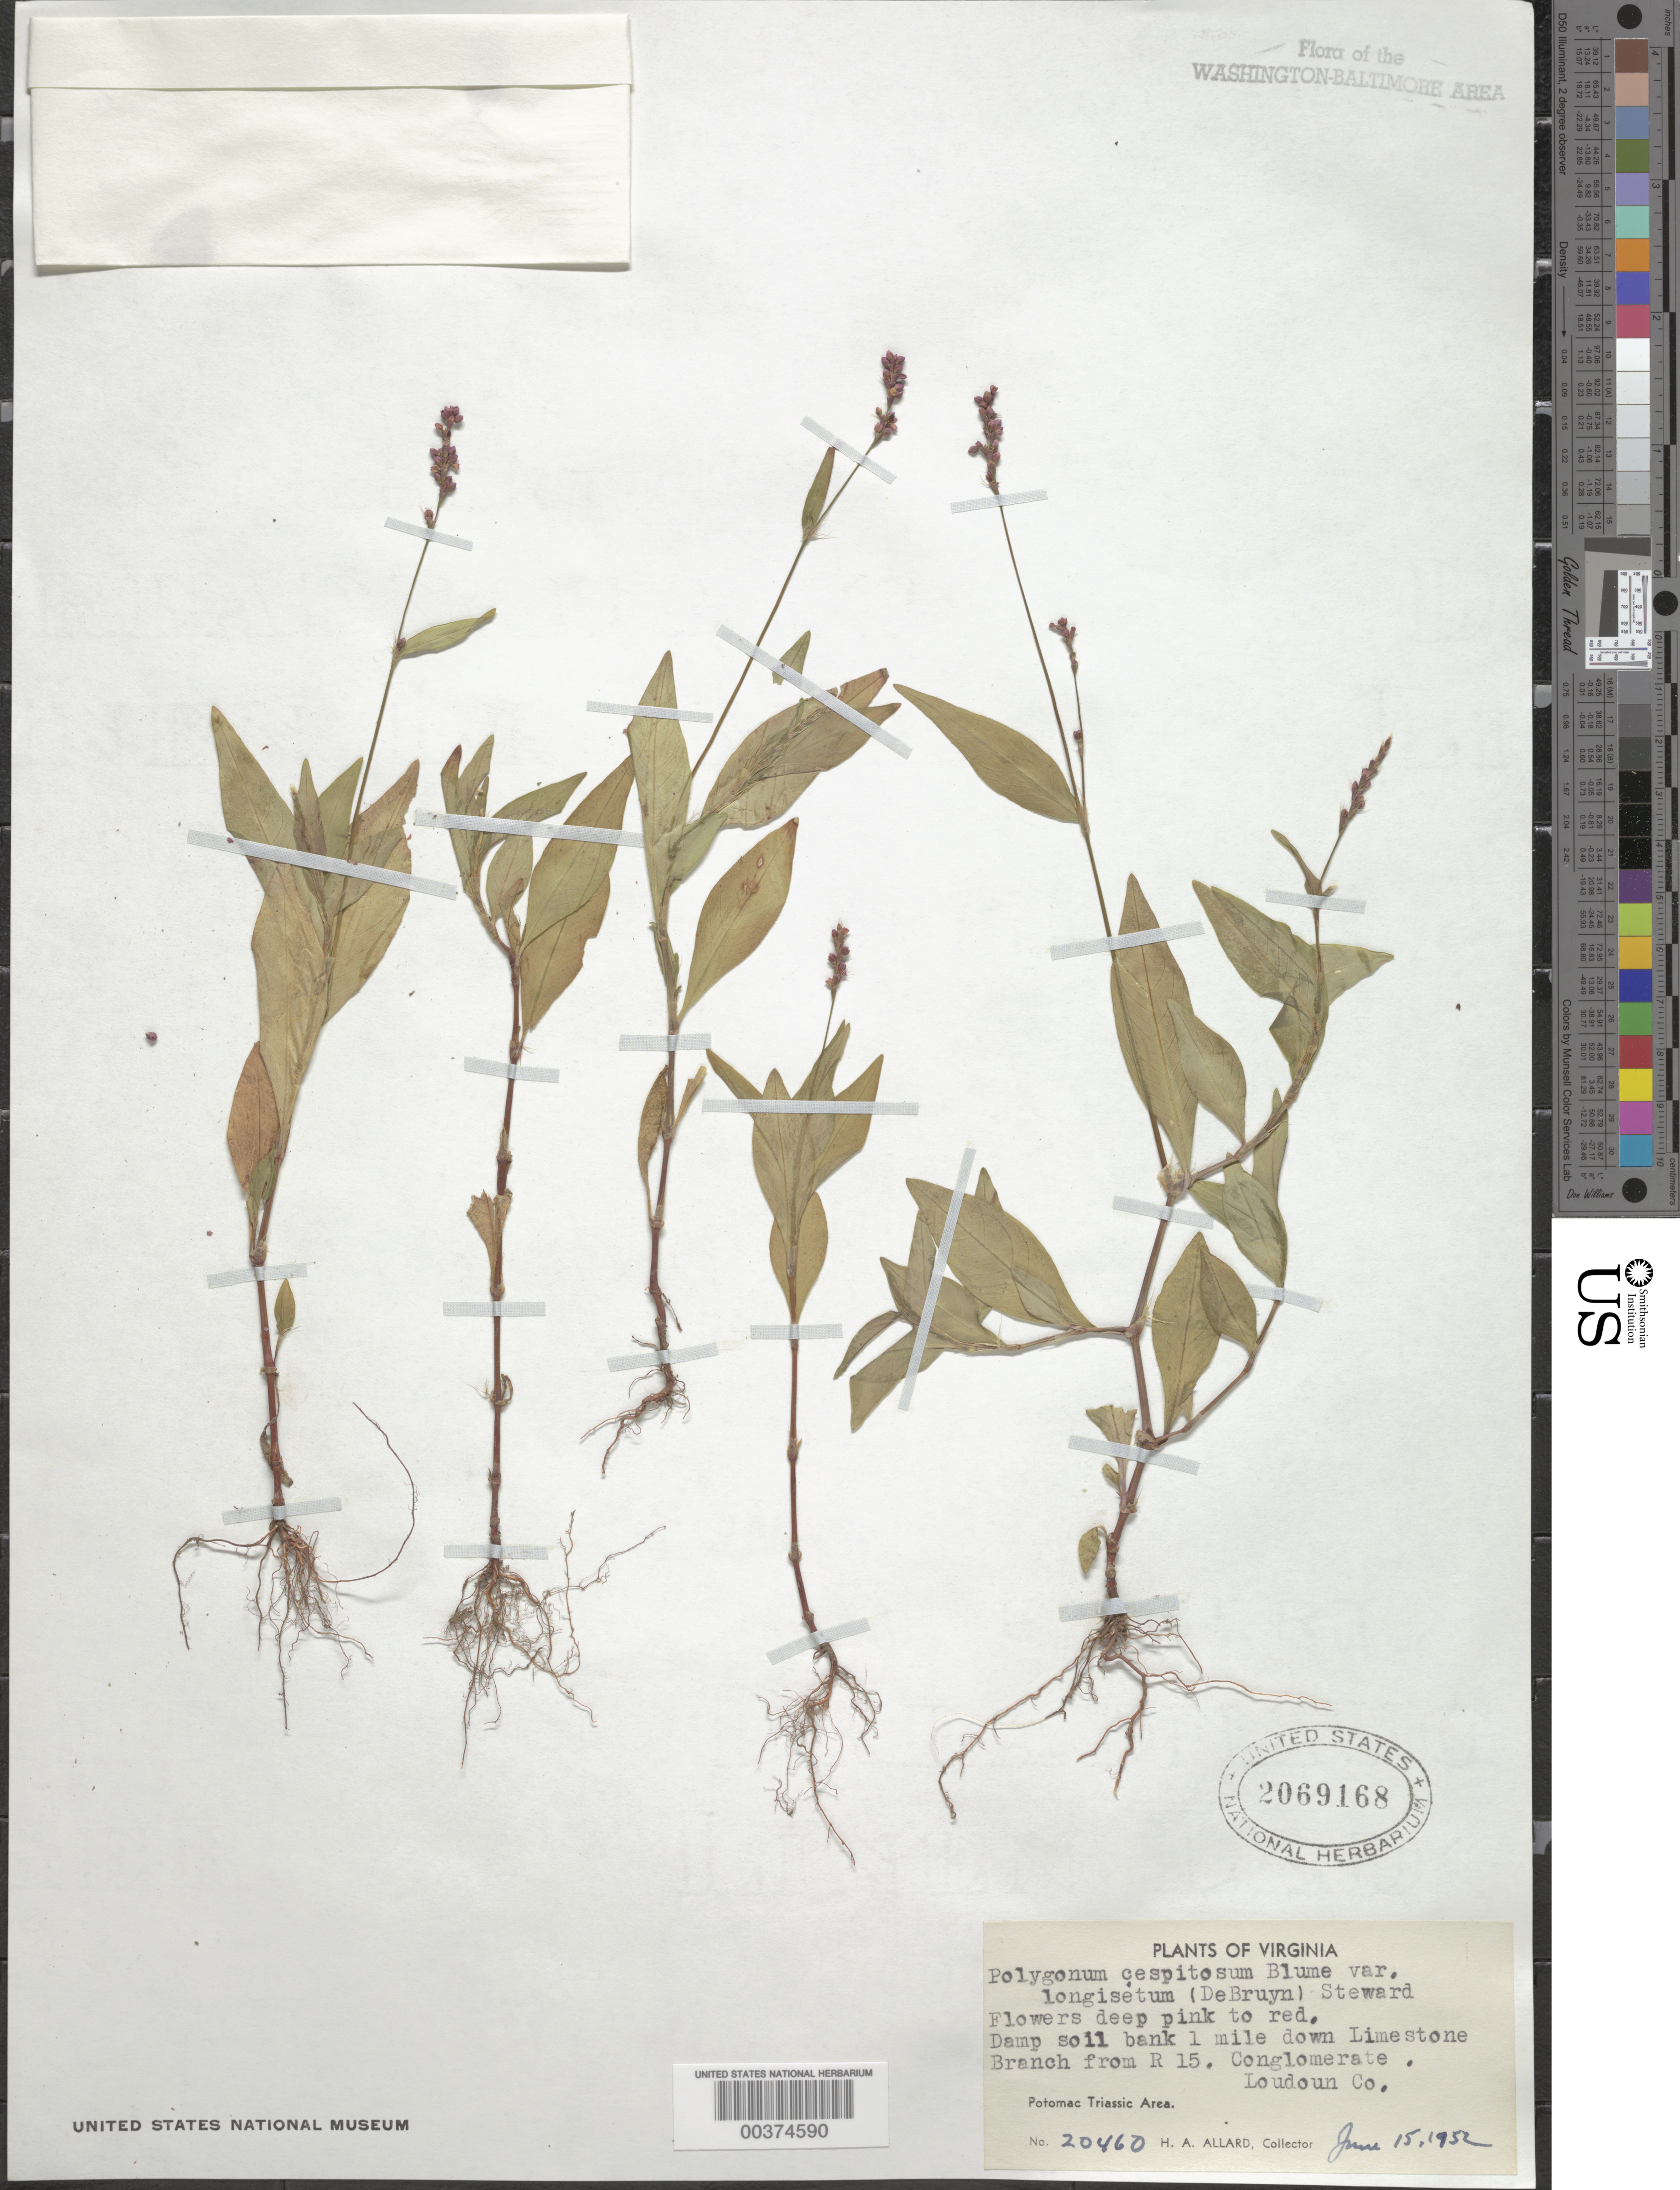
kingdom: Plantae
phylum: Tracheophyta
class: Magnoliopsida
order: Caryophyllales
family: Polygonaceae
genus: Persicaria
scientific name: Persicaria longiseta (Bruijn) Kitag.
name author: (Bruijn &) Kitag.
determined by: Atha, D. E.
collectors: H. A. Allard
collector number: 20460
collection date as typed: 15 Jun 1952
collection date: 1952-06-15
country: United States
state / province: Virginia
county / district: Loudoun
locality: Downstream from Route 15 on Limestone Branch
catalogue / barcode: US 2069168